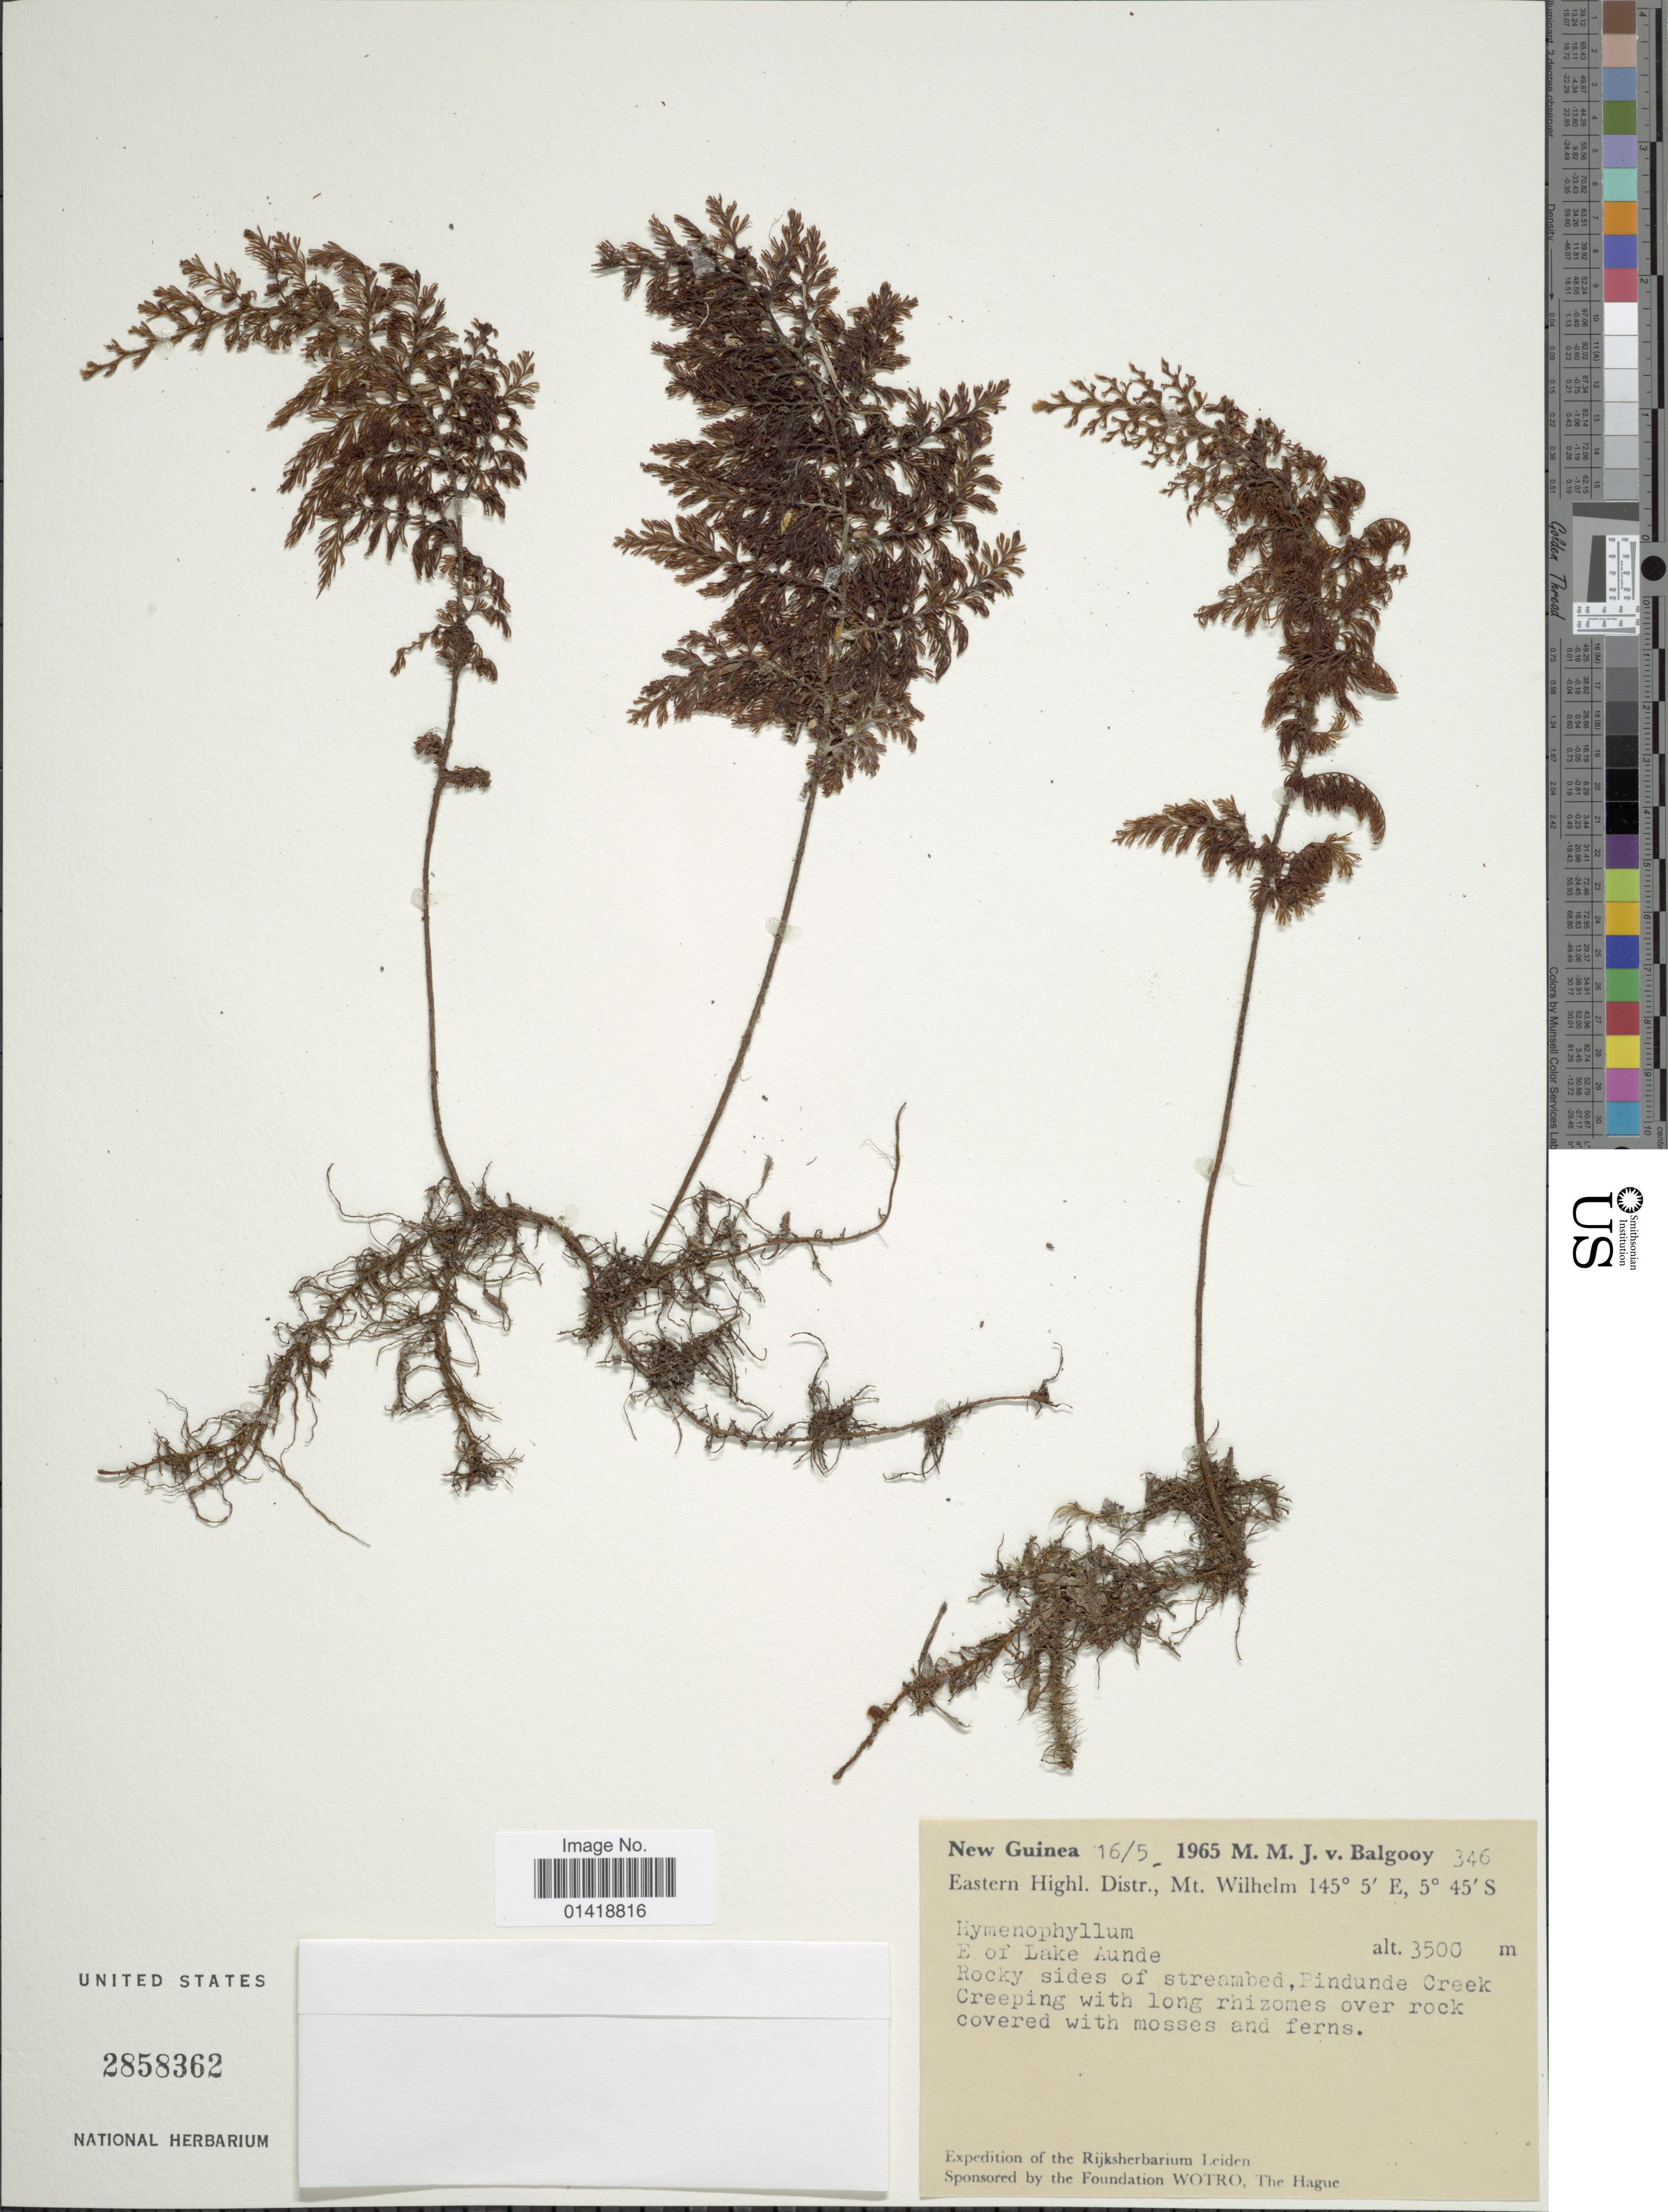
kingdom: Plantae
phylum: Tracheophyta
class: Polypodiopsida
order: Hymenophyllales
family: Hymenophyllaceae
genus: Hymenophyllum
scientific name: Hymenophyllum sp.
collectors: M. M. van Balgooy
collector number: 346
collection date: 1965-05-16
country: Papua New Guinea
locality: New Guinea. Eastern Highl. Distr. Mt. Wilhelm. E of Lake Aunde. Rocky sides of streamed, Pindunde Creek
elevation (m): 3500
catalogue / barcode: US 2858362